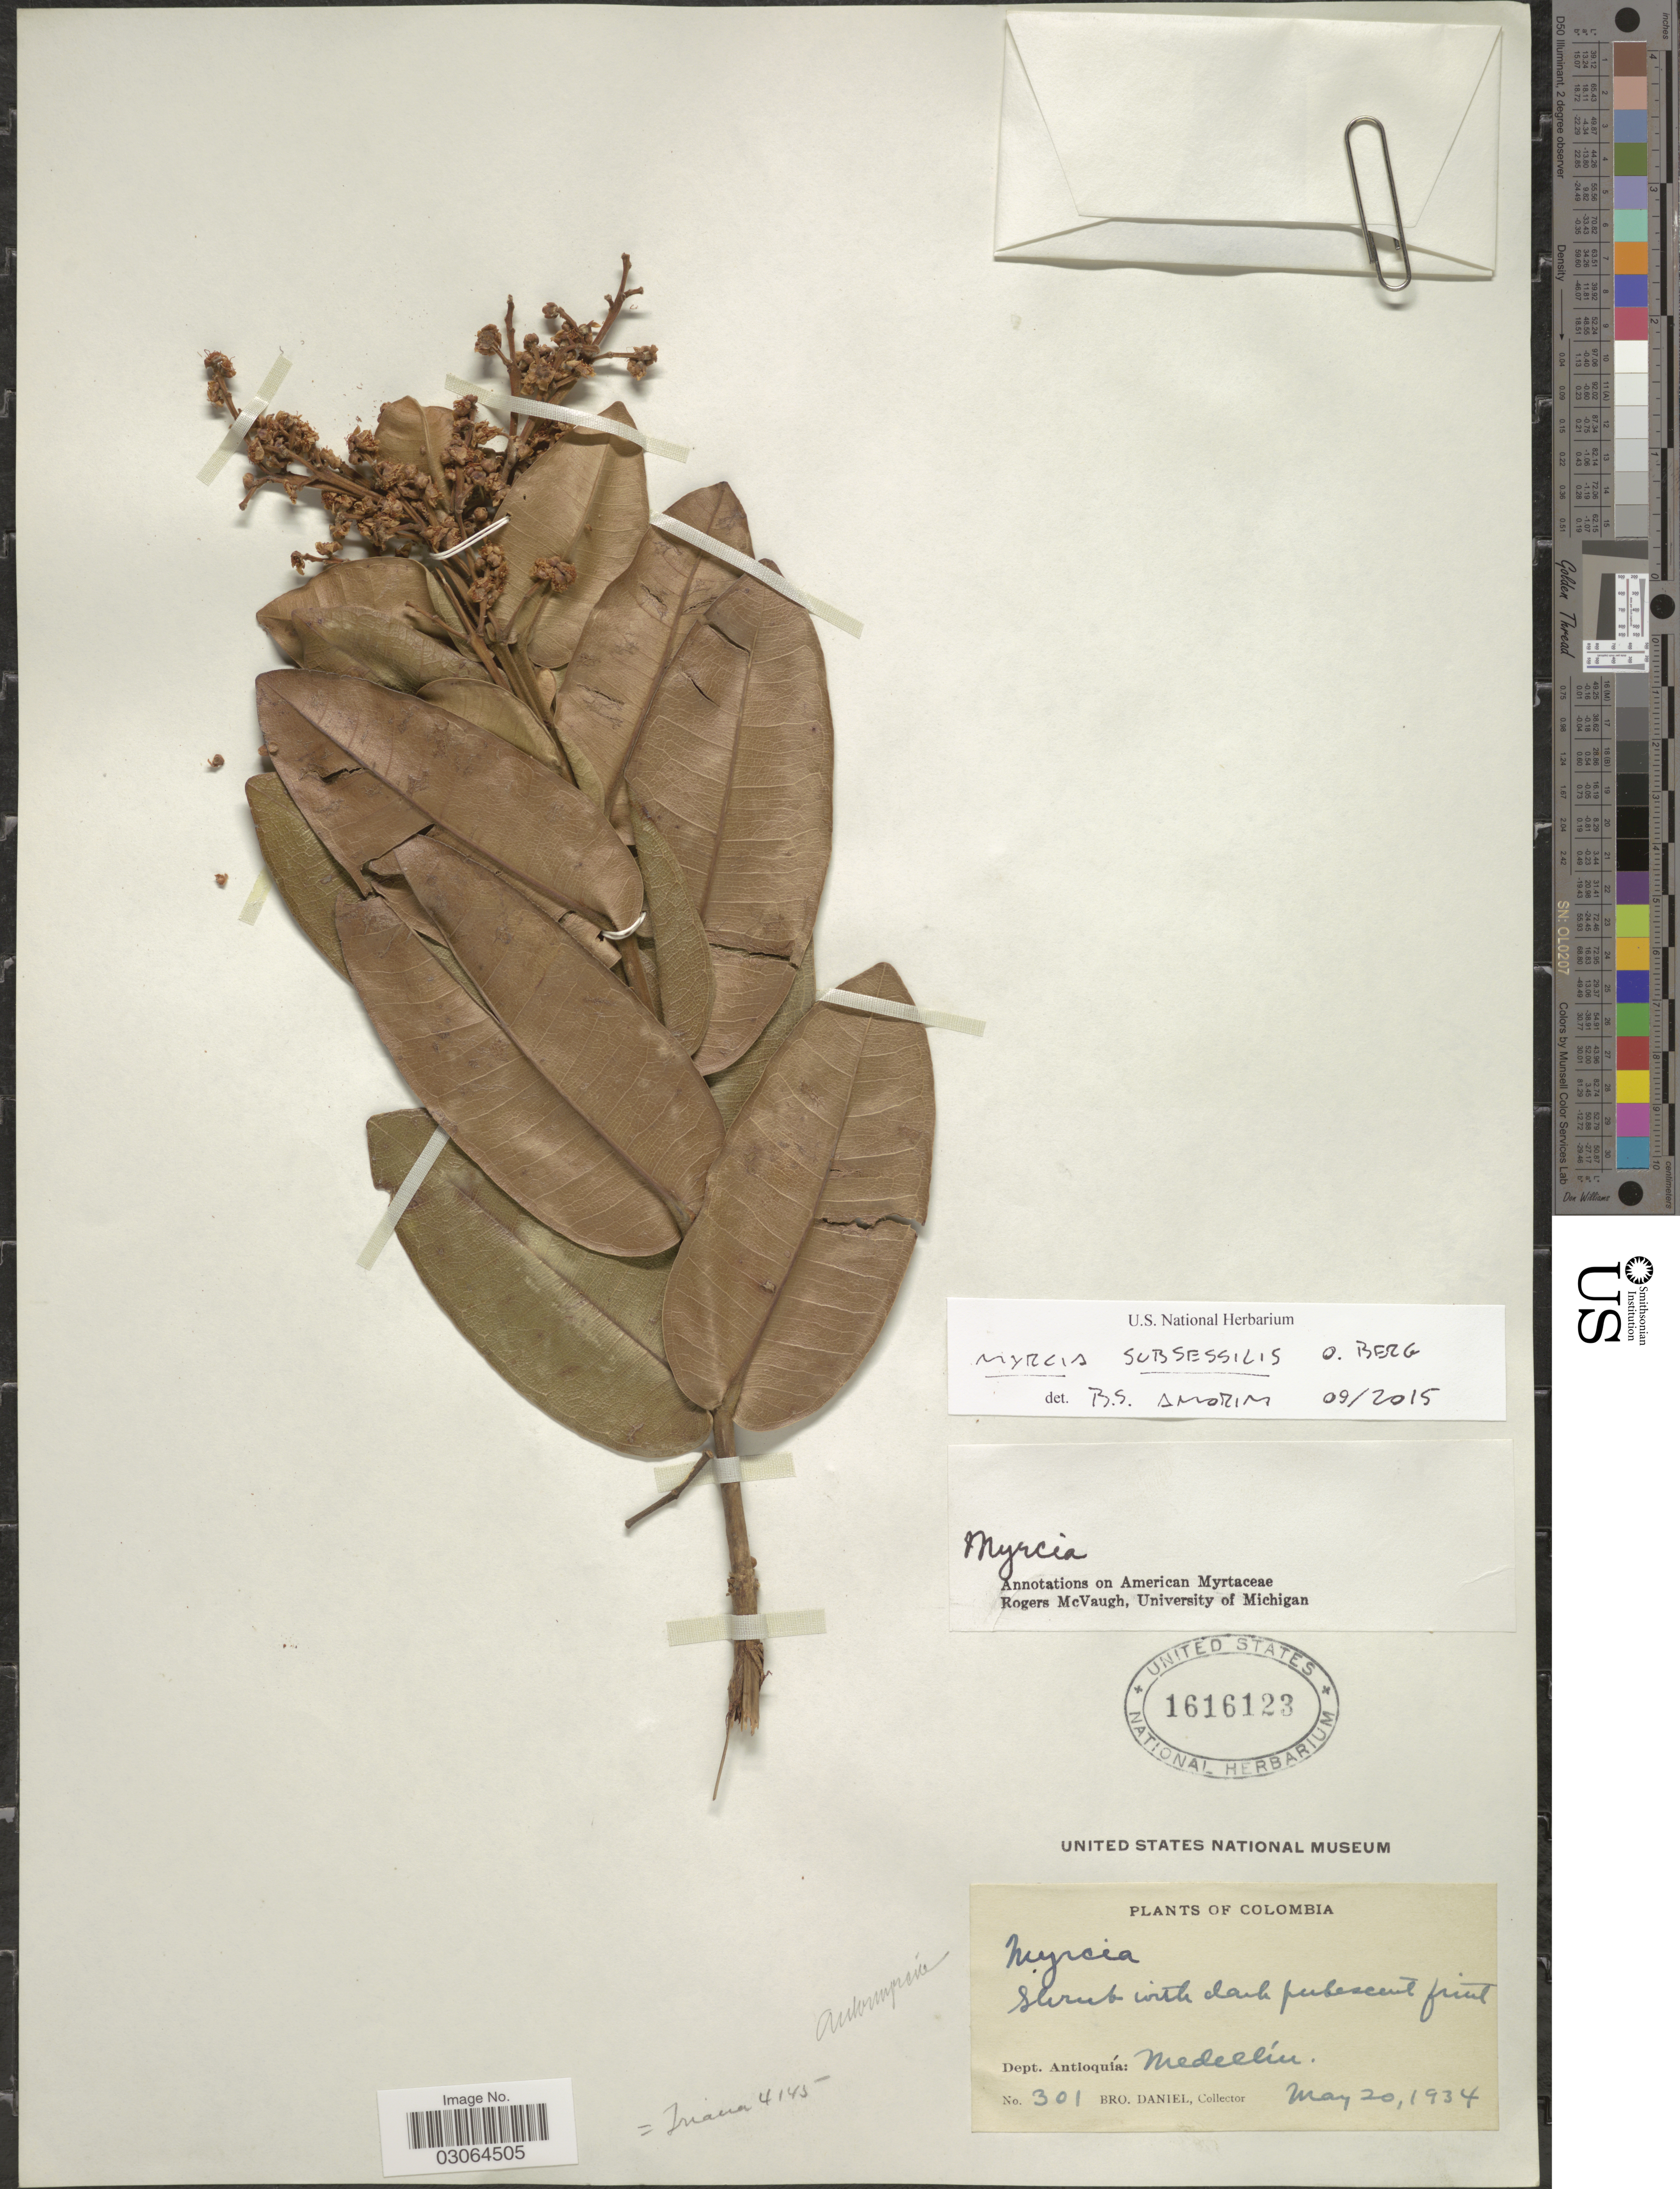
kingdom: Plantae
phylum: Tracheophyta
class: Magnoliopsida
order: Myrtales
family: Myrtaceae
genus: Myrcia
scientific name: Myrcia subsessilis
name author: O. Berg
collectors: Bro. Daniel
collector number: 301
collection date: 1934-05-20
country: Colombia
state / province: Antioquia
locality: Dept. Antioquía: Medellín.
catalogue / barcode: US 1616123